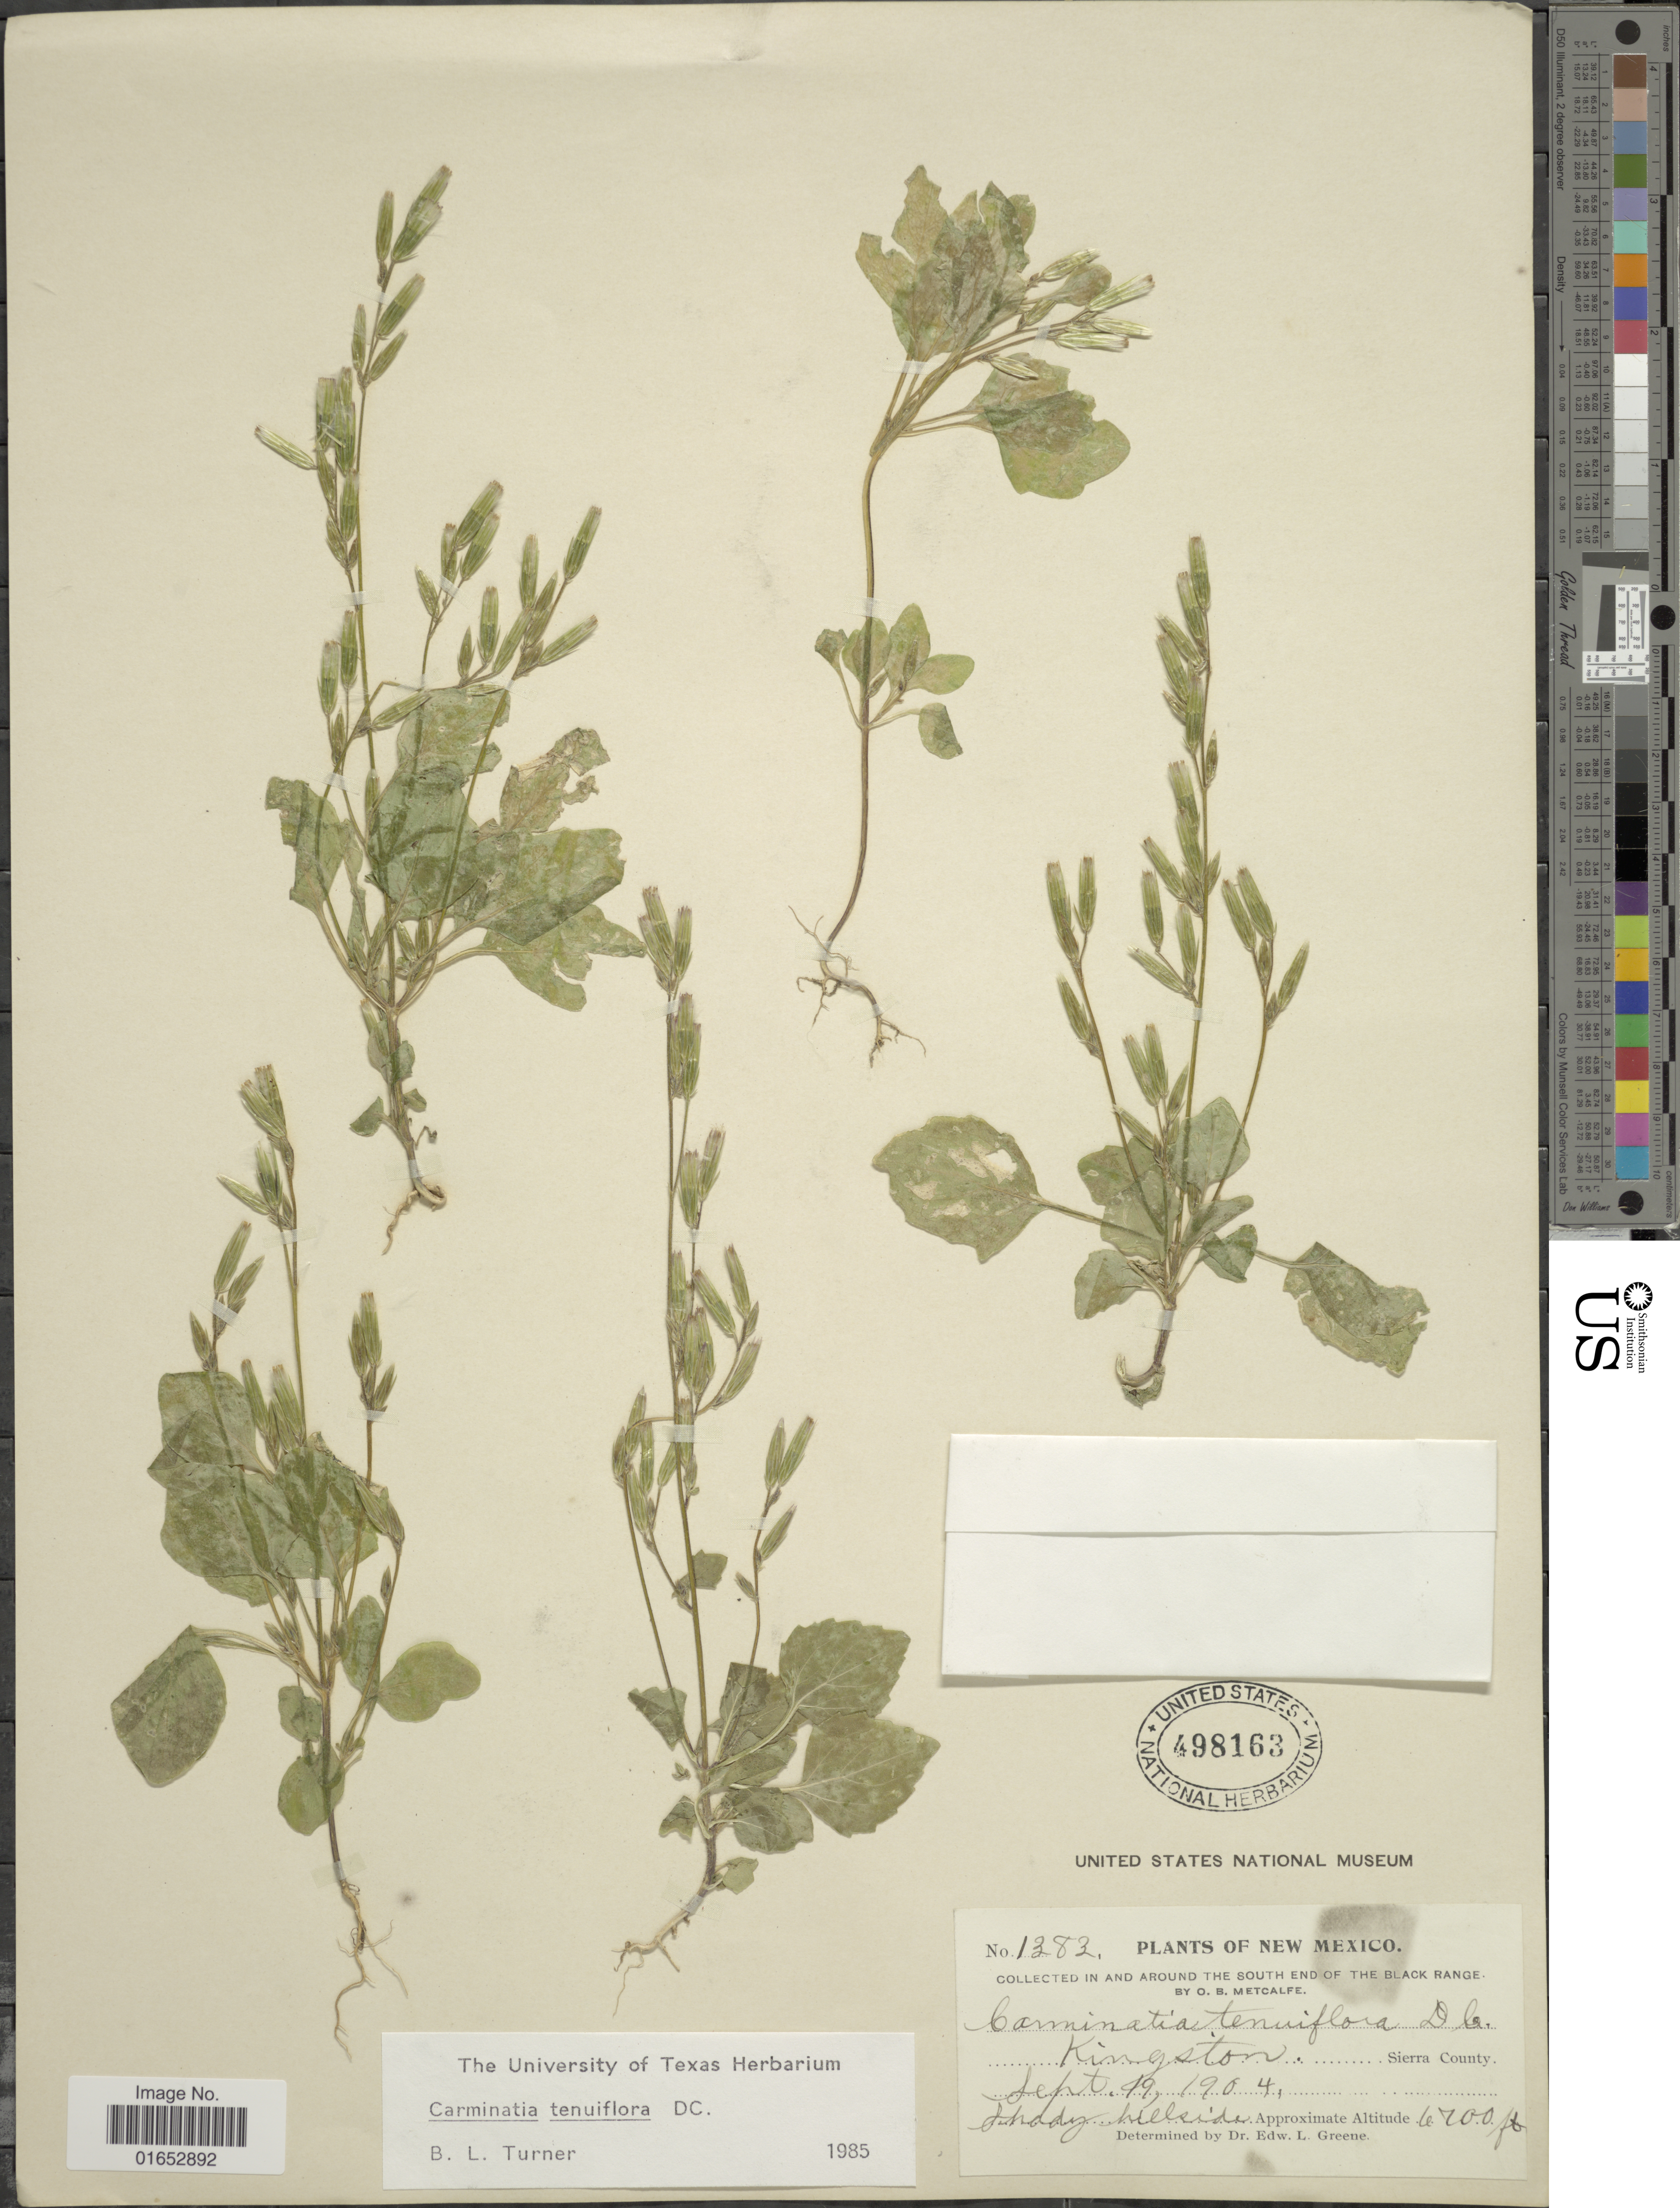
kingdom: Plantae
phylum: Tracheophyta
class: Magnoliopsida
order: Asterales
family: Asteraceae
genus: Carminatia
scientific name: Carminatia tenuiflora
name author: DC.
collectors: O. B. Metcalfe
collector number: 1383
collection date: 1904-09-19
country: United States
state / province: New Mexico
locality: In and around the south end of the Black Range, Kingston, Sierra County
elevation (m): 2042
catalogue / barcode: US 498163